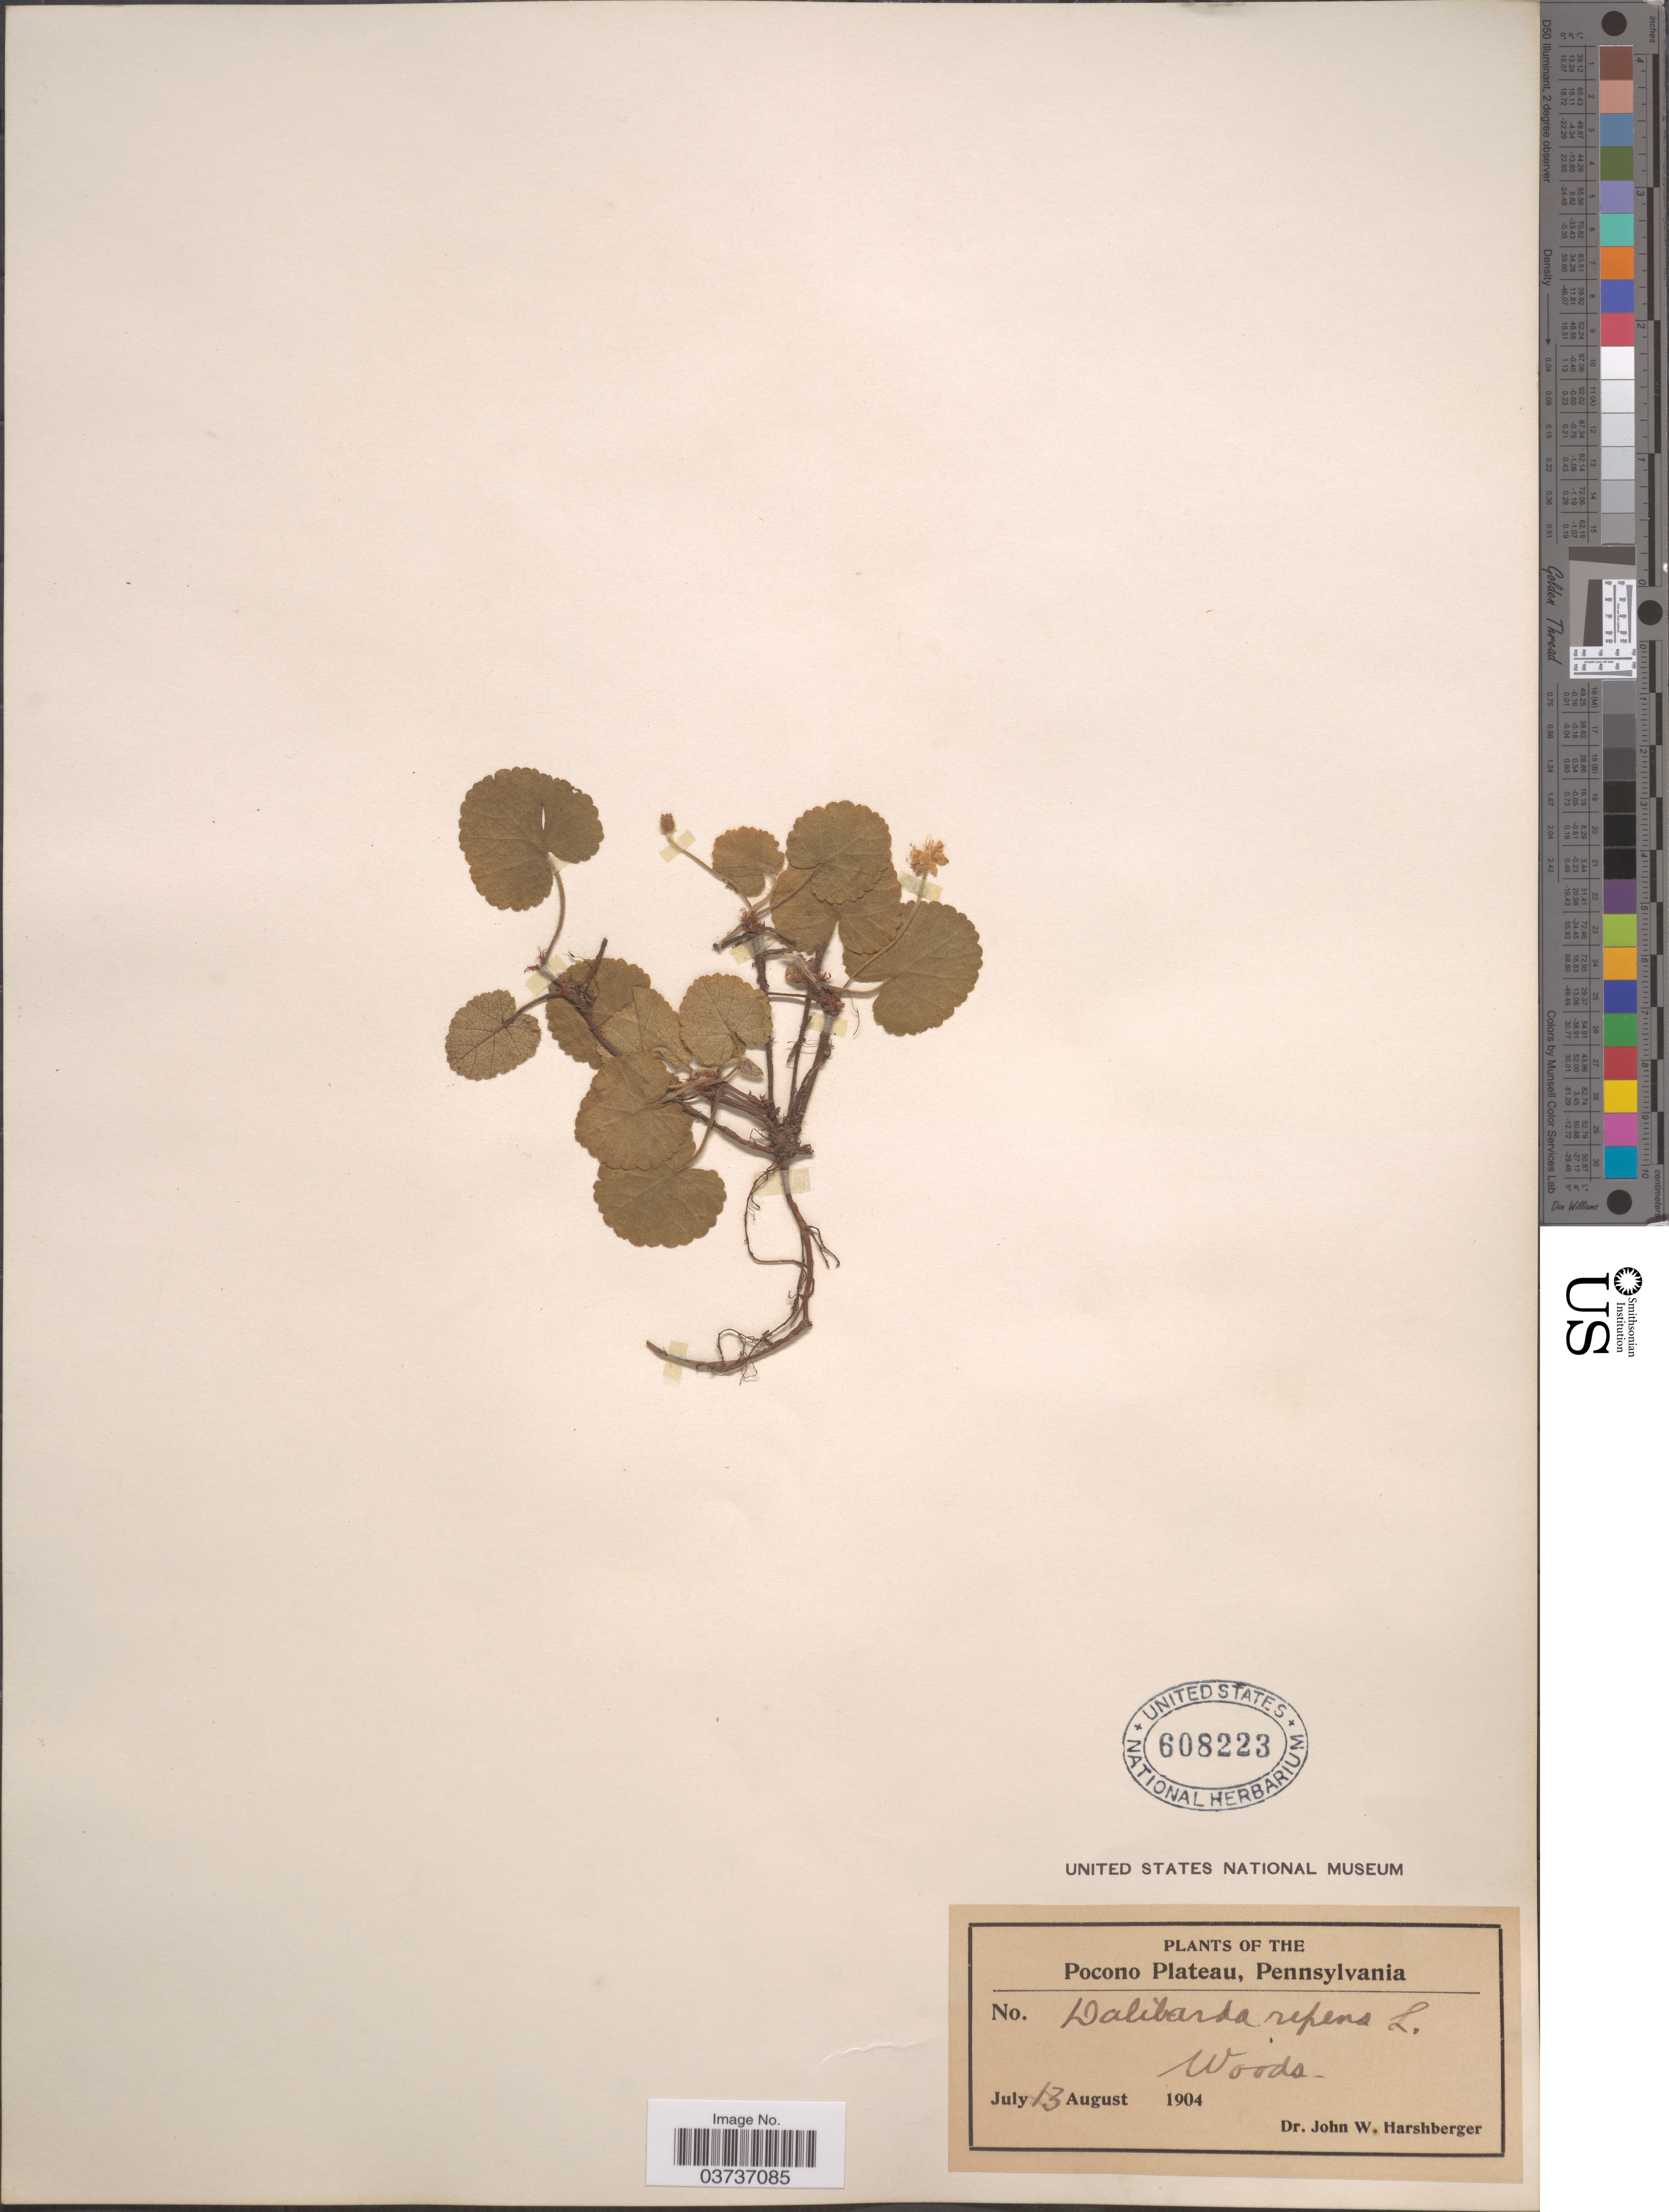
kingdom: Plantae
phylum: Tracheophyta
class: Magnoliopsida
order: Rosales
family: Rosaceae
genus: Dalibarda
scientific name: Dalibarda repens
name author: L.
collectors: J. W. Harshberger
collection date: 1904-08-13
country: United States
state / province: Pennsylvania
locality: Pocono Plateau. Woods.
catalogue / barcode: US 608223